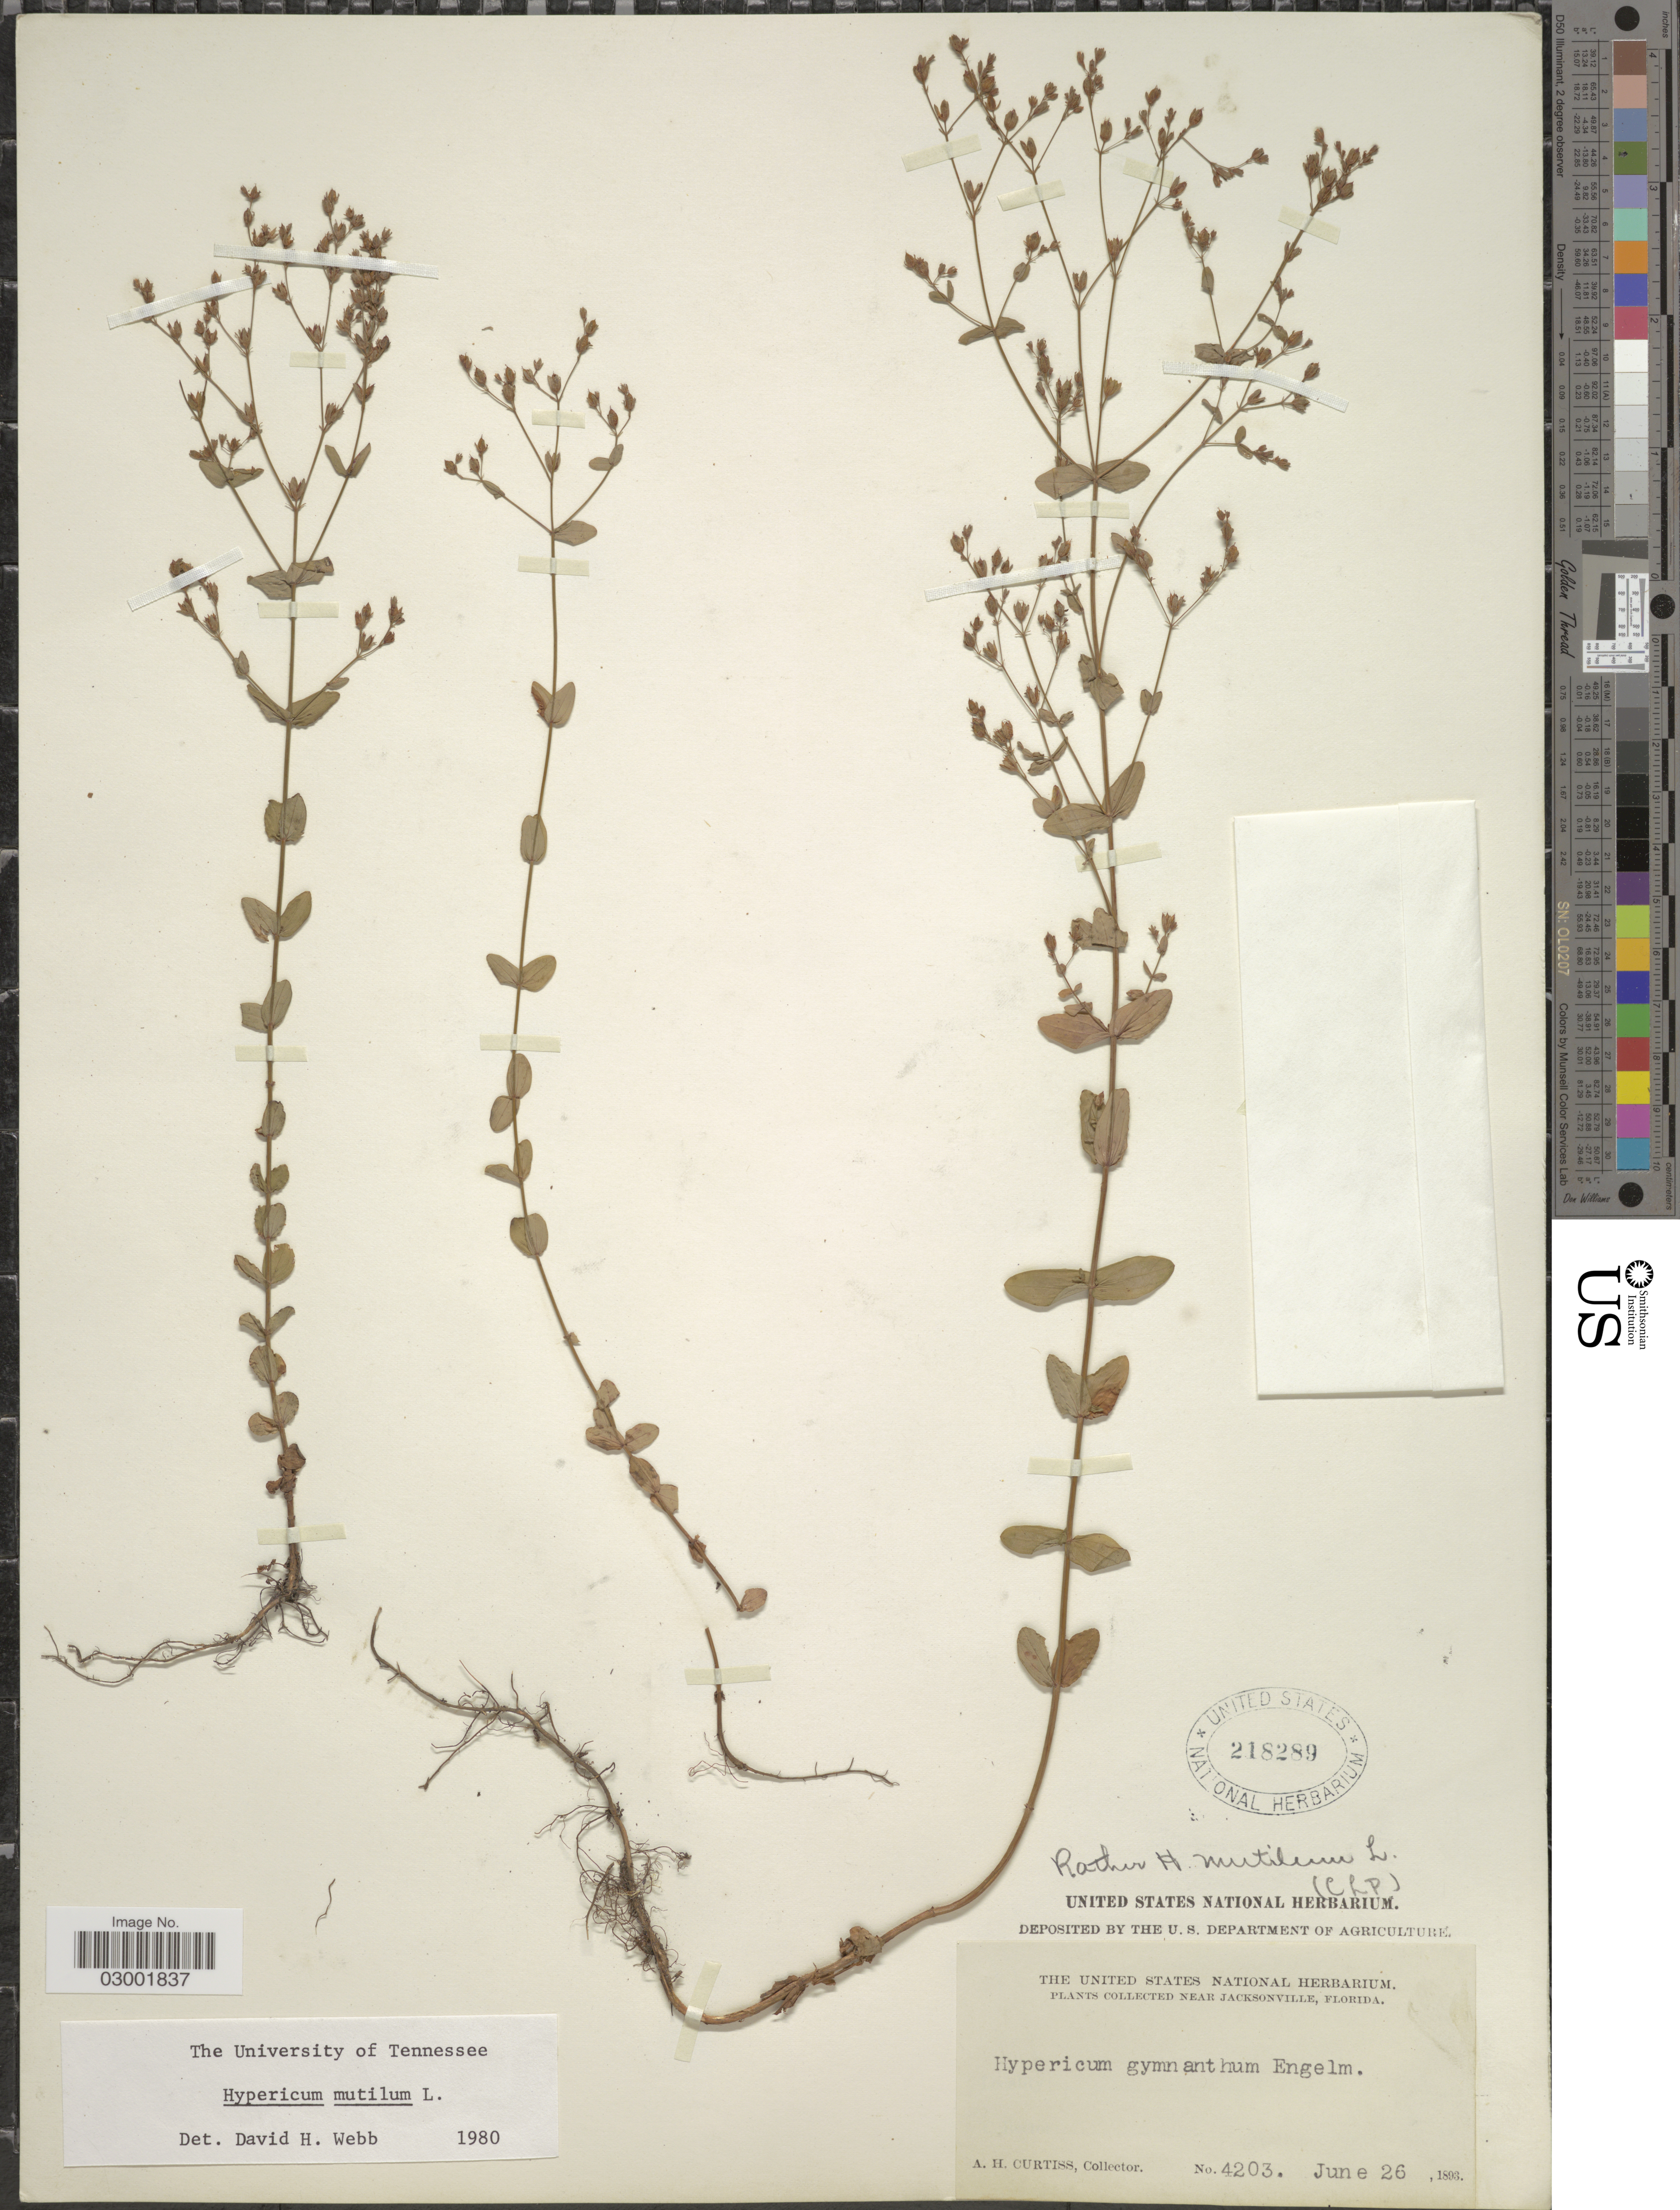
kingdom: Plantae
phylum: Tracheophyta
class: Magnoliopsida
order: Malpighiales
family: Hypericaceae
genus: Hypericum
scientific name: Hypericum mutilum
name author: L.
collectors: A. H. Curtiss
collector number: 4203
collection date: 1893-06-26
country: United States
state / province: Florida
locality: Near Jacksonville.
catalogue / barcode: US 218289